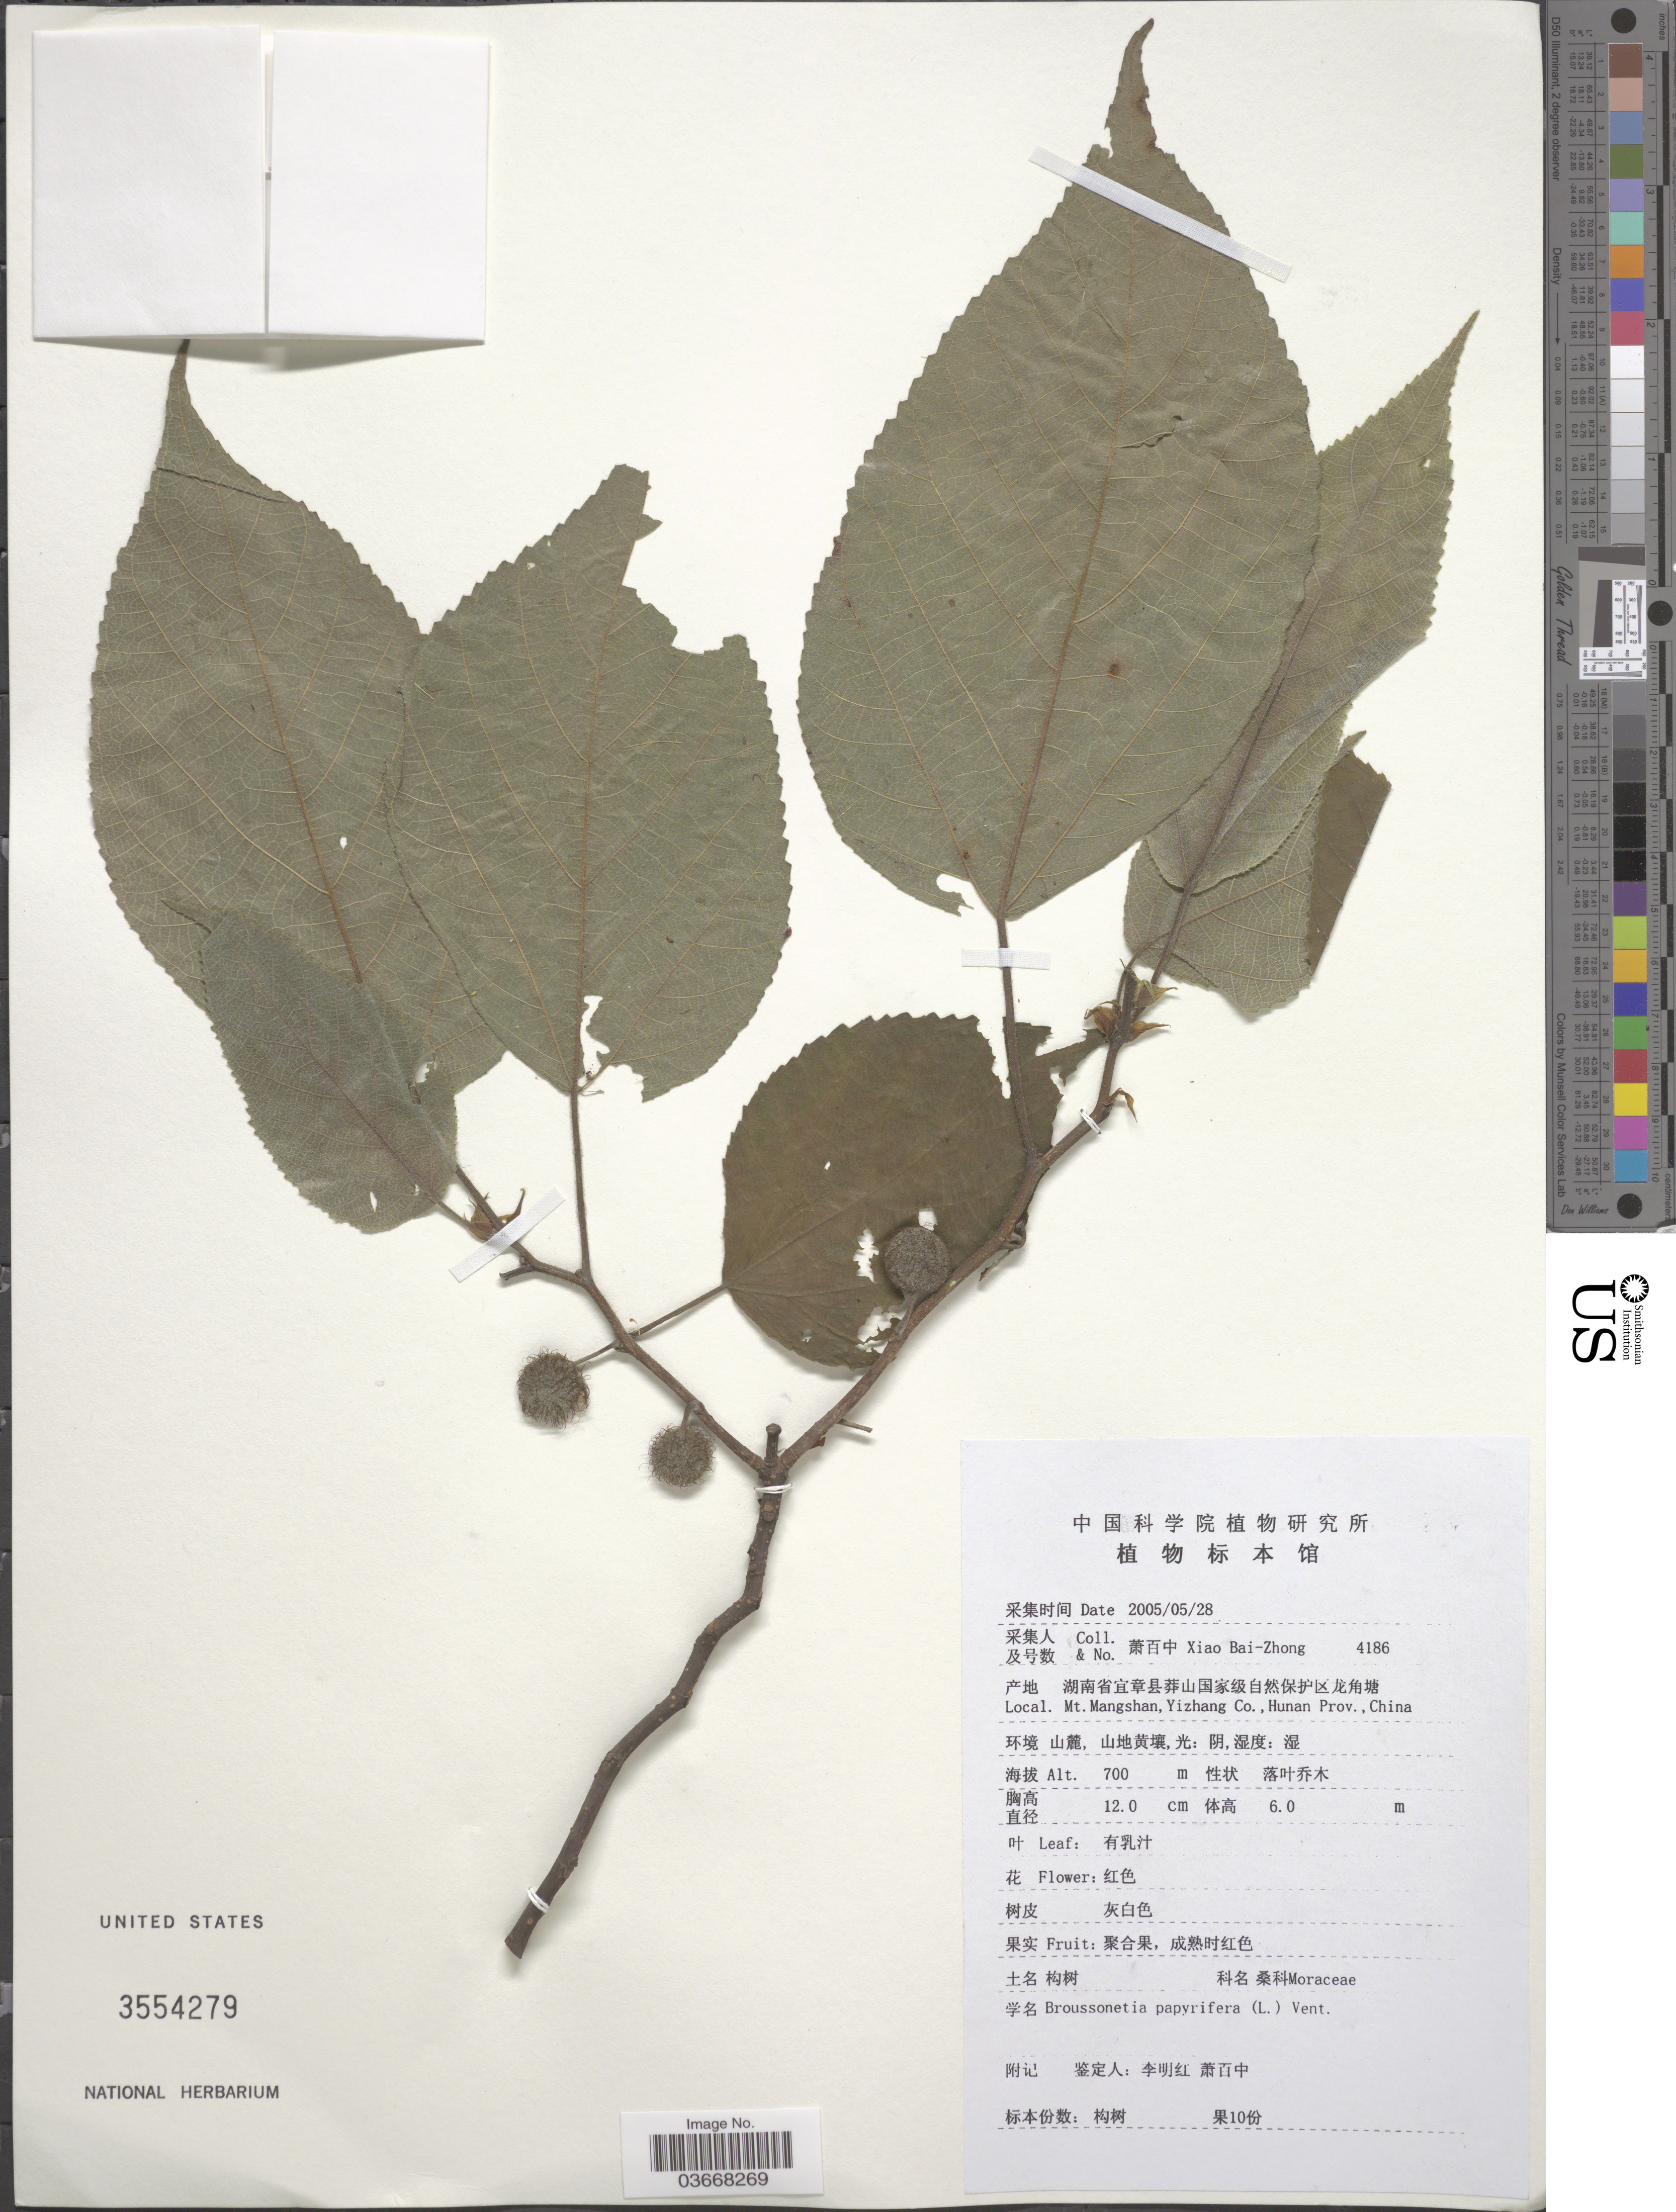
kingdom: Plantae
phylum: Tracheophyta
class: Magnoliopsida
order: Rosales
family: Moraceae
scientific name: Broussoneta papyrifera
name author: (L.) L'Hér. ex Vent.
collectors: B. Z. Xiao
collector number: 4186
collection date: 2005-05-28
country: China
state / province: Hunan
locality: Mt. Mangshan, Yizhang Co.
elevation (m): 700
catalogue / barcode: US 3554279